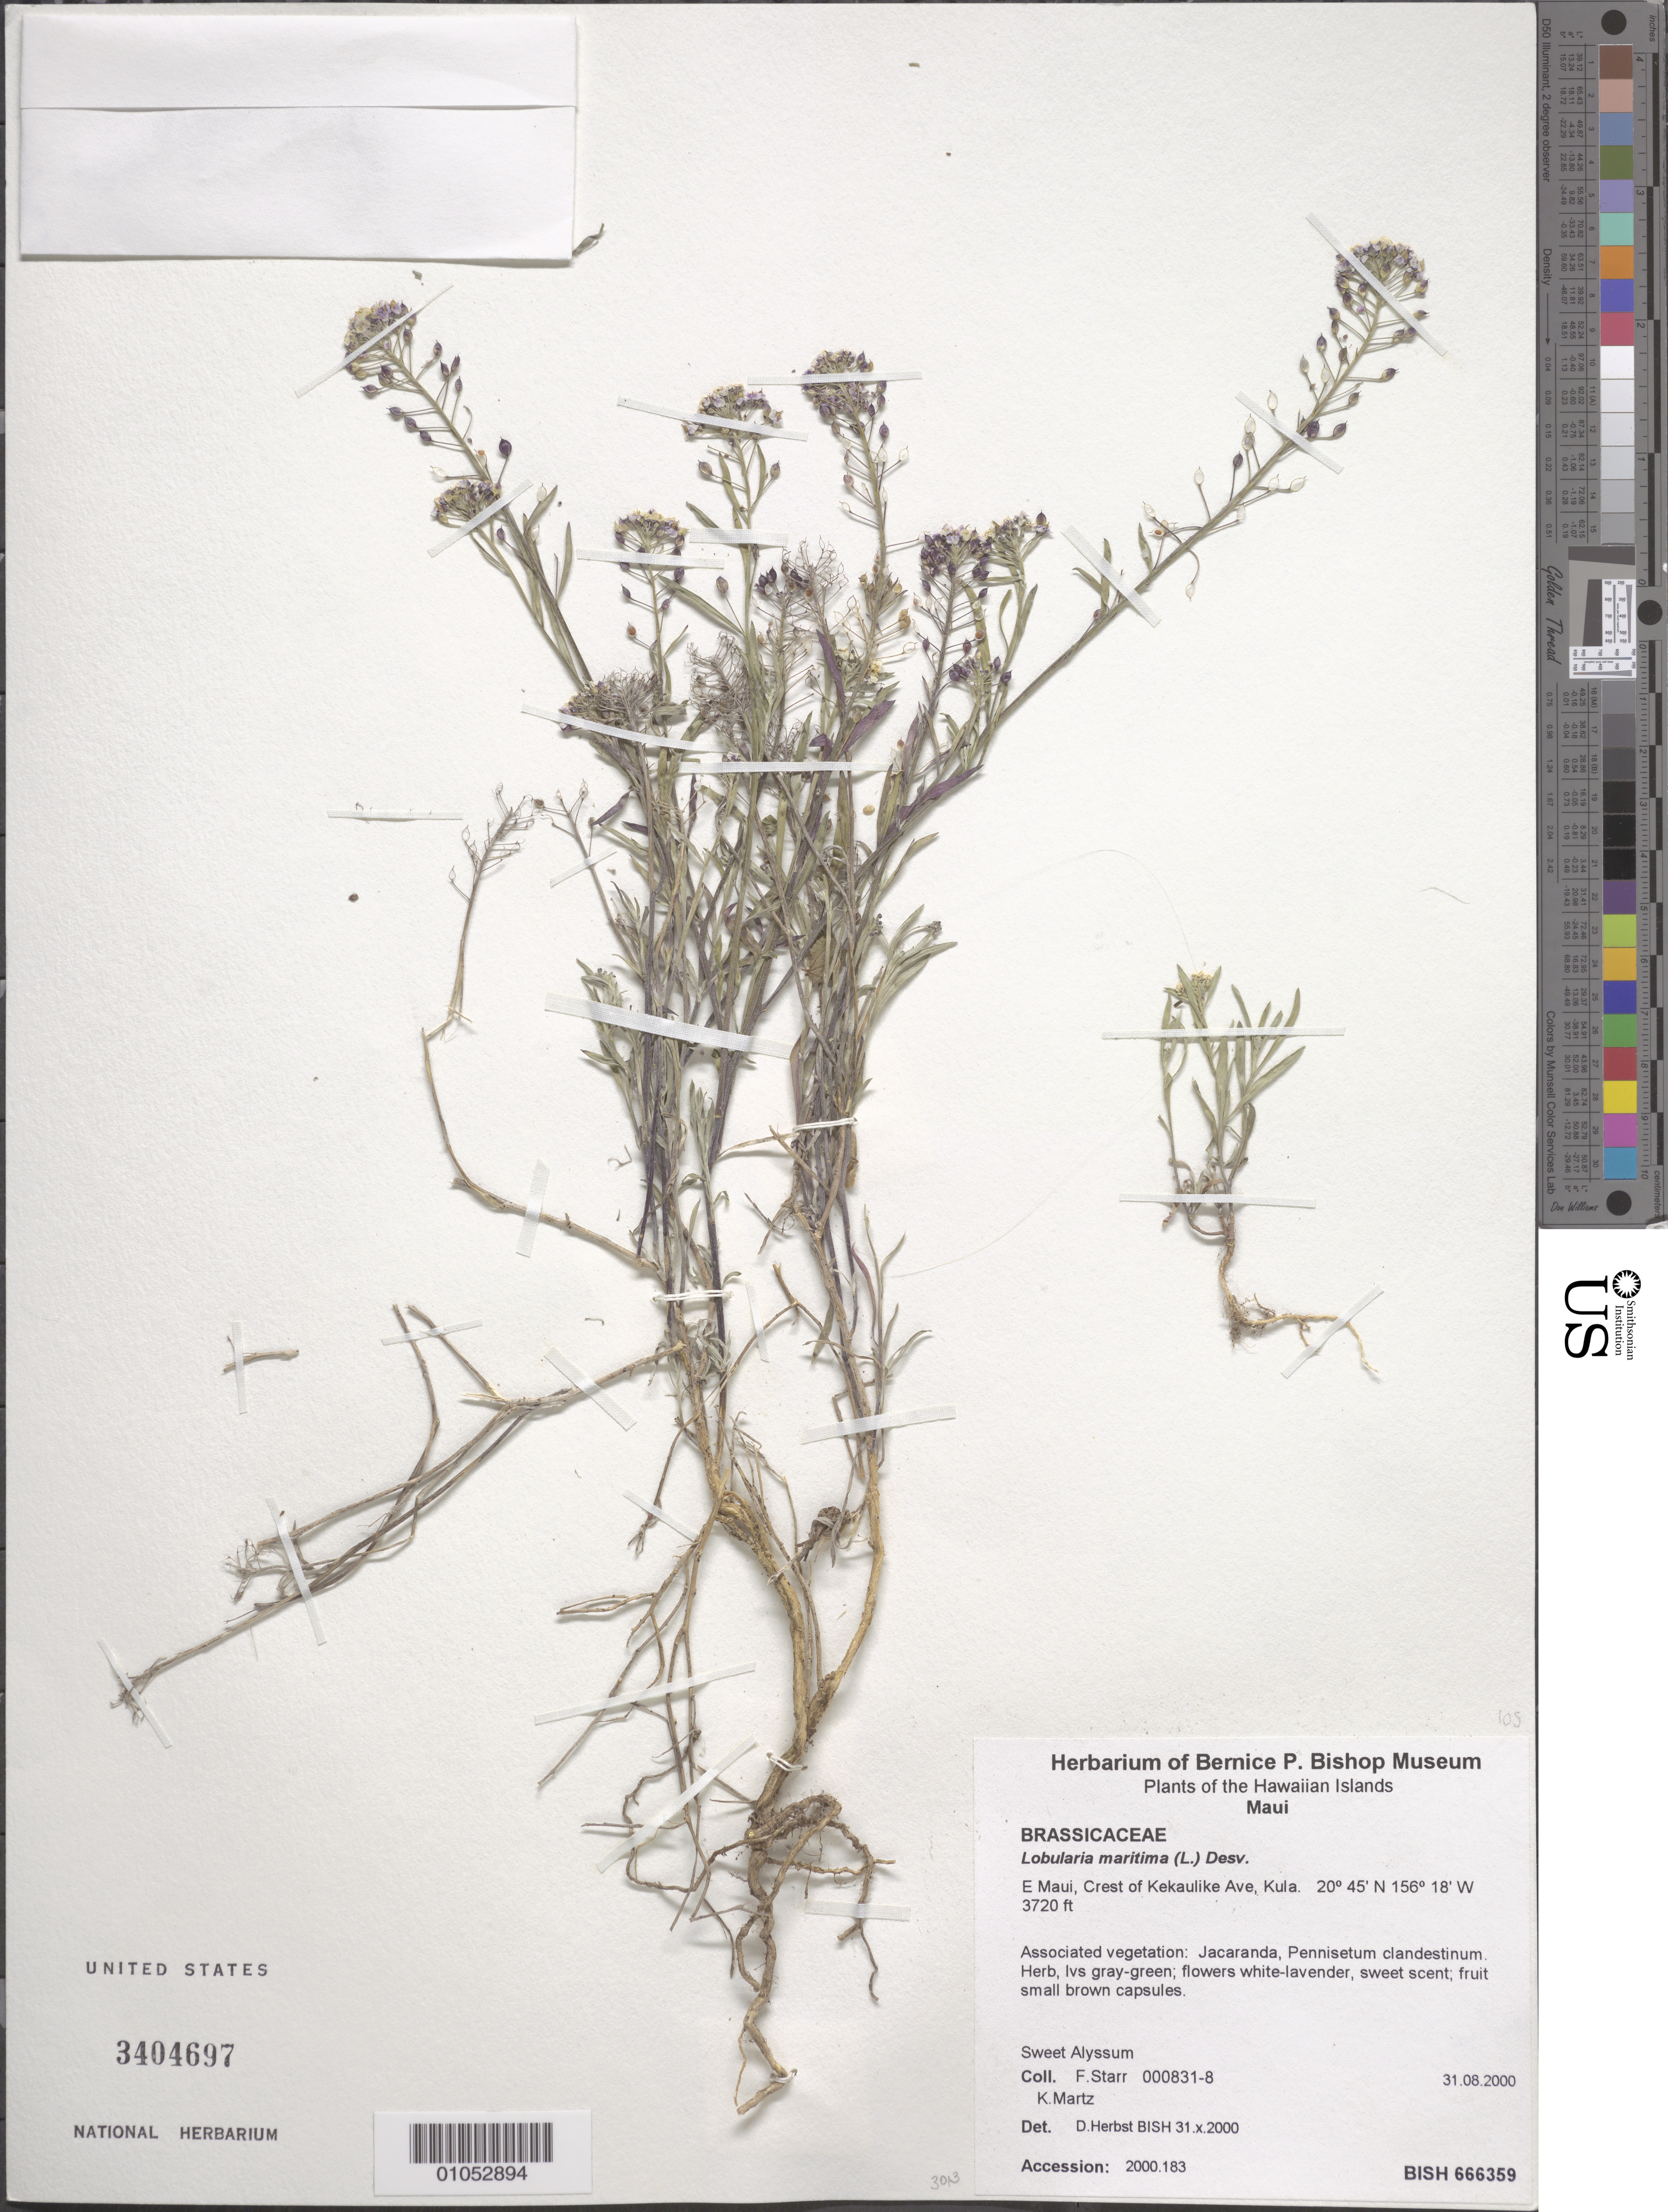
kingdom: Plantae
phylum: Tracheophyta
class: Magnoliopsida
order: Brassicales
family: Brassicaceae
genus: Lobularia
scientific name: Lobularia maritima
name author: (L.) Desv.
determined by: Herbst, D. R.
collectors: F. Starr & K. Martz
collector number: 000831-8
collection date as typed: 31 Mar 2000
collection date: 2000-03-31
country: United States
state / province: Hawaii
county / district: Maui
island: Maui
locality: East Maui, Crest of Kekaulike Ave. Kula.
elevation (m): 1134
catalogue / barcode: US 3404697